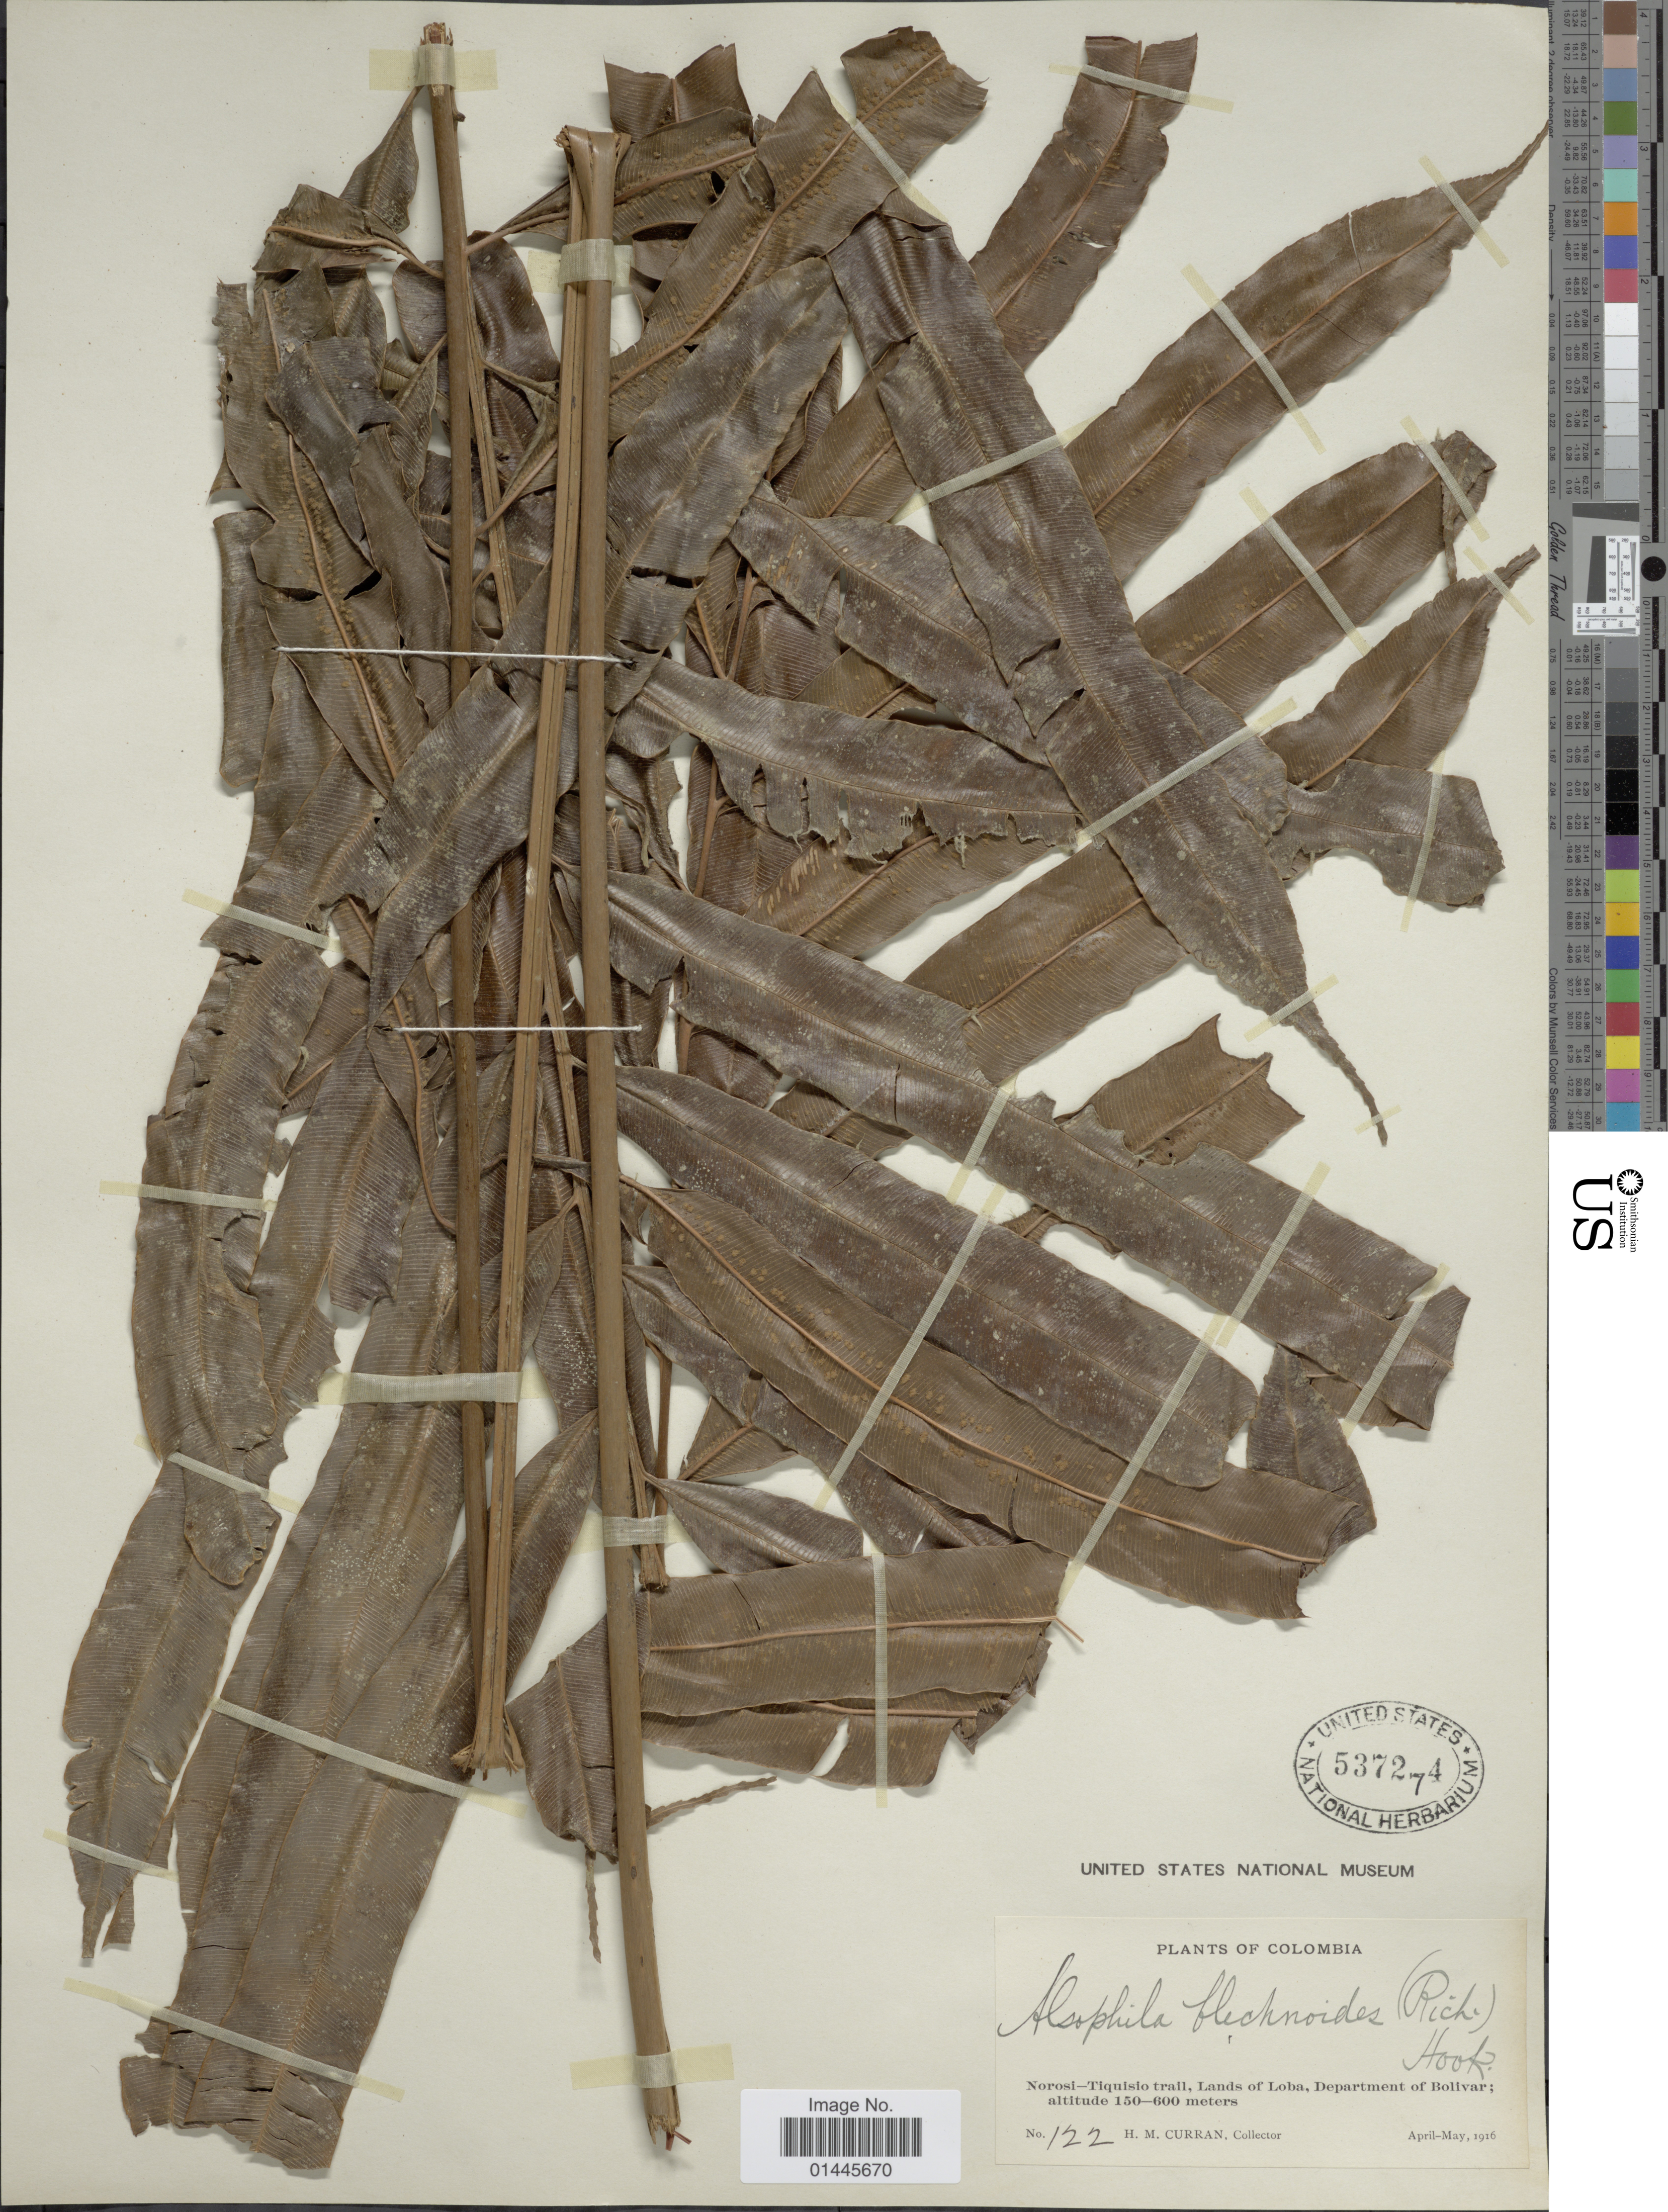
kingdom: Plantae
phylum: Tracheophyta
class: Polypodiopsida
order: Cyatheales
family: Metaxyaceae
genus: Metaxya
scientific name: Metaxya rostrata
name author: (Kunth) C. Presl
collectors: H. M. Curran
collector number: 122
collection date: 1916-04/1916-05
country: Colombia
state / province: Bolívar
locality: Norosi-Tiquisio trail, Lands of Loba.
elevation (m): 150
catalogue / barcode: US 537274